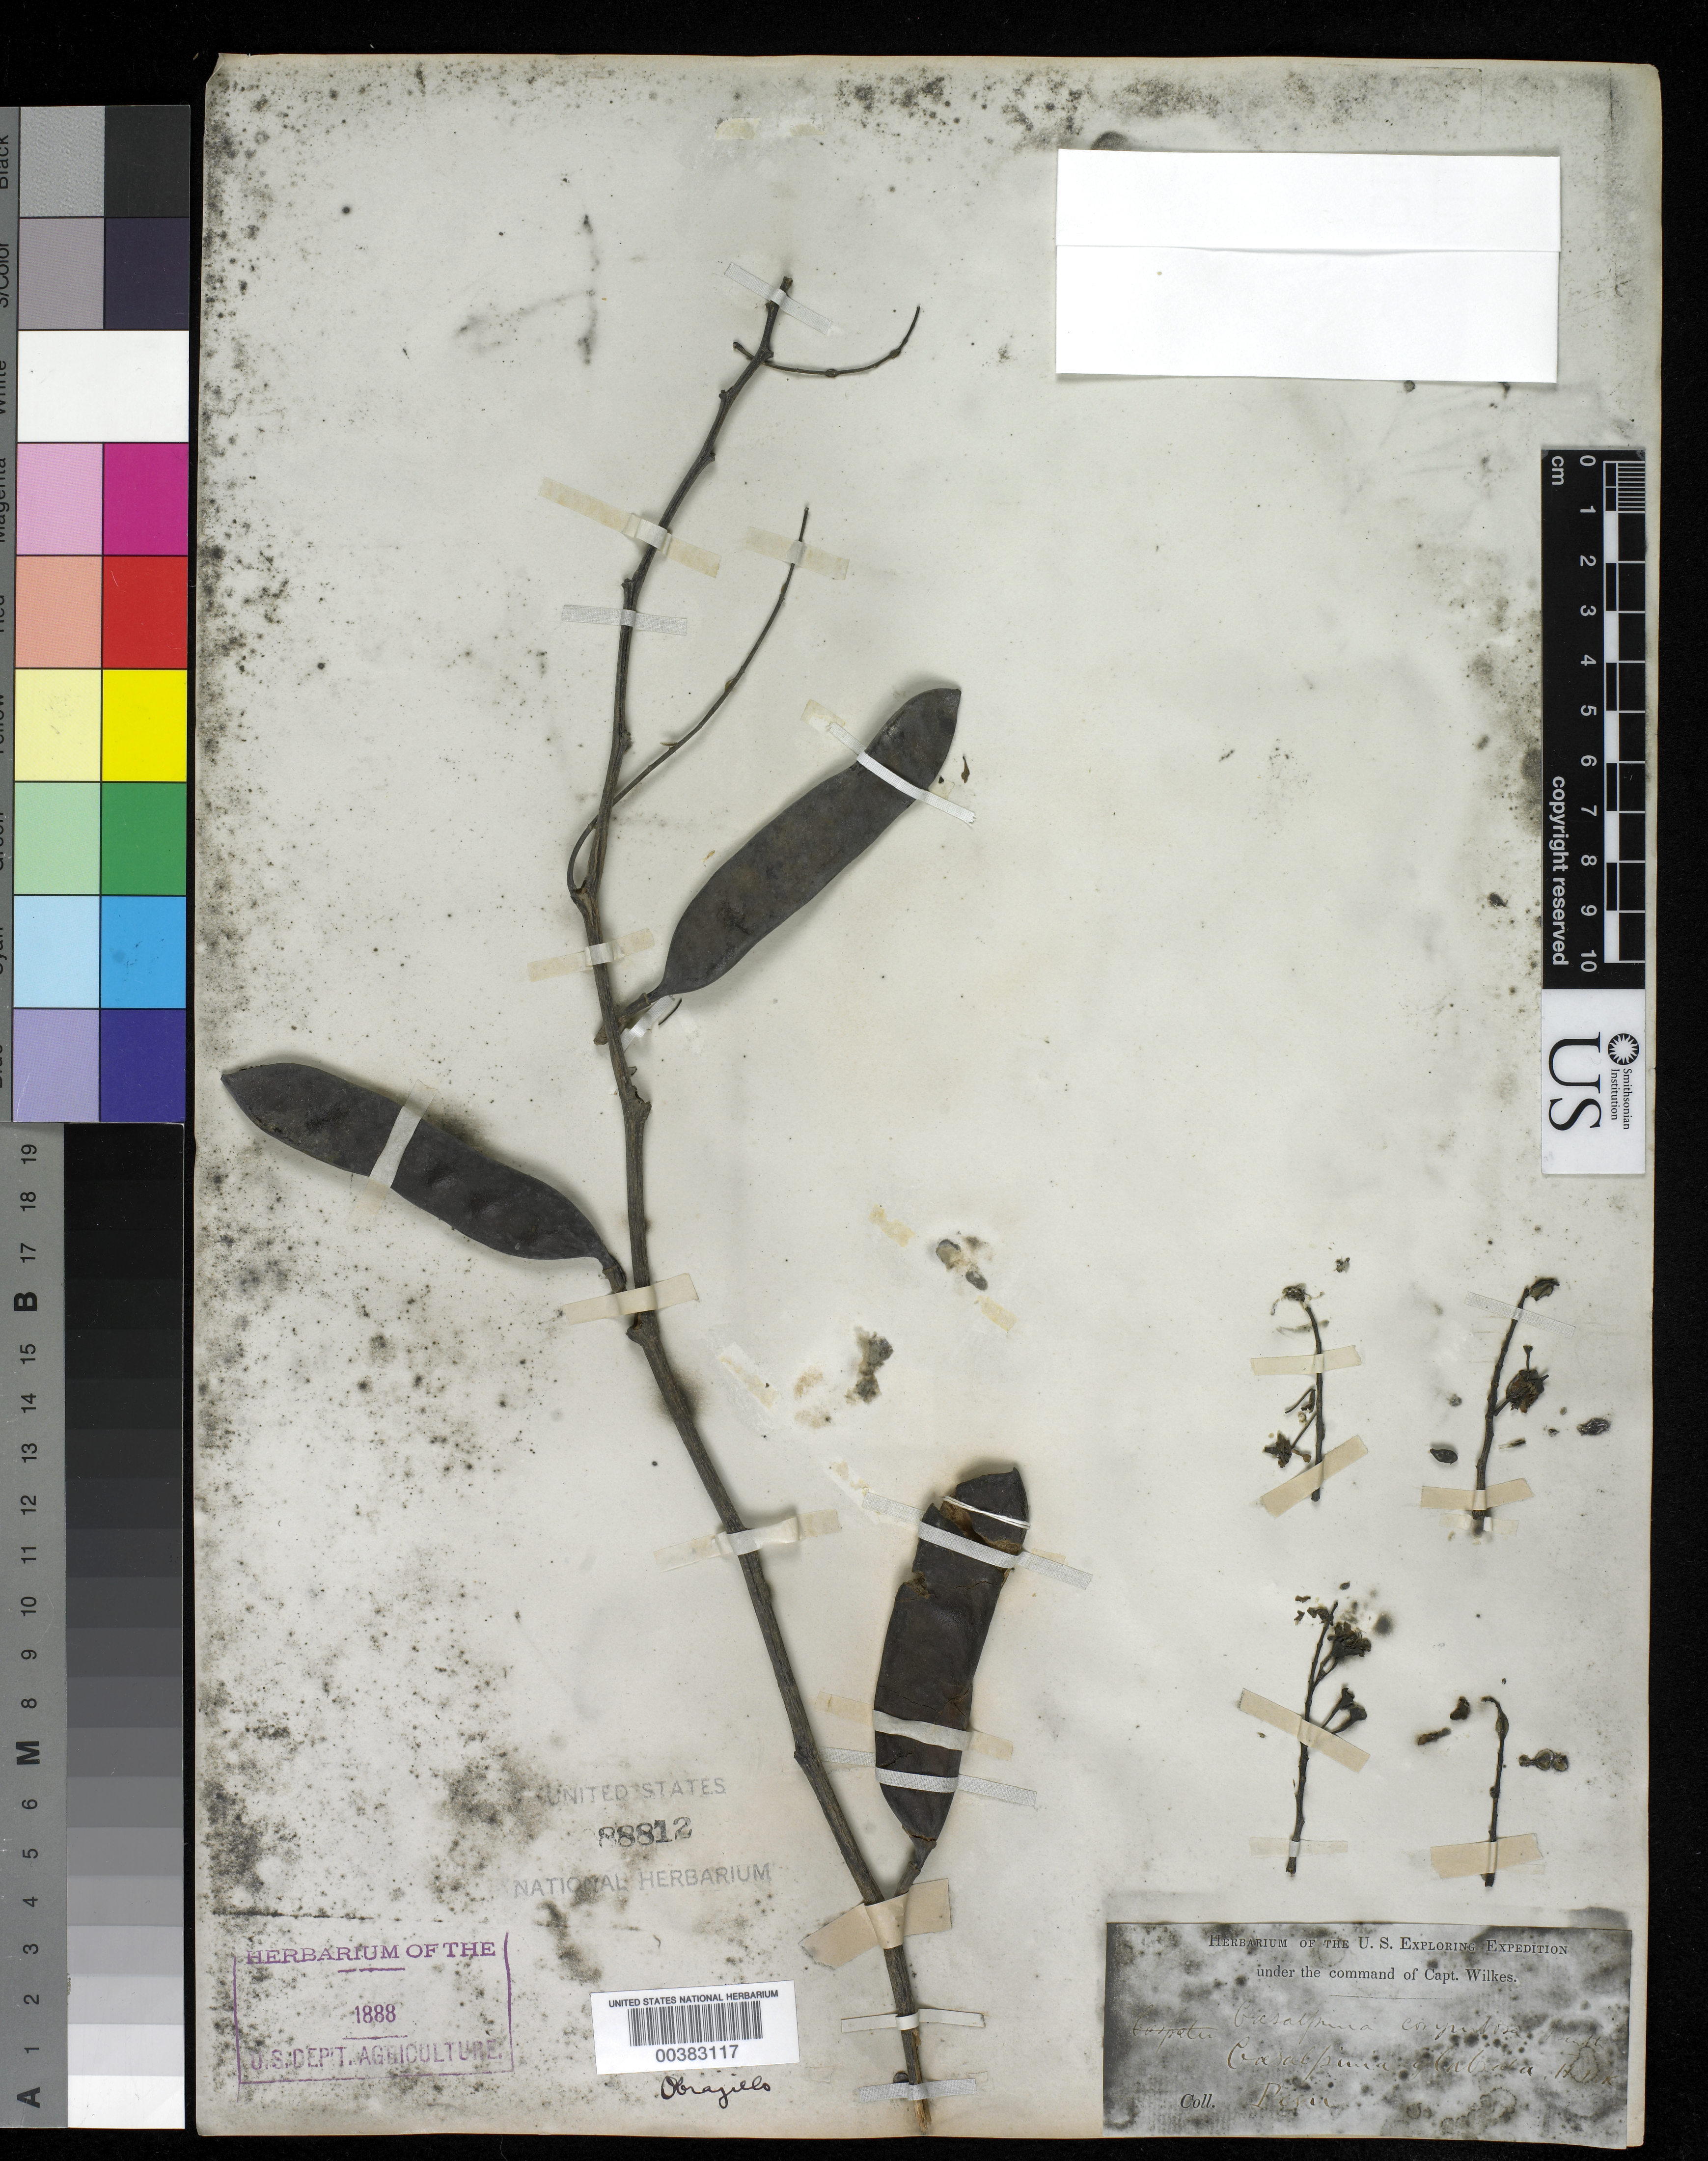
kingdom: Plantae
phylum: Tracheophyta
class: Magnoliopsida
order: Fabales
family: Fabaceae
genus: Libidibia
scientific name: Libidibia glabrata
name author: (Kunth) C. Cast. & G.P. Lewis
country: Peru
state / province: San Martín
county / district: Mariscal Cáceres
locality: Rio Huallaga, margen Derecha del; Balsa Probana; dtto. Tocache Nuevo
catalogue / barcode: US 88812